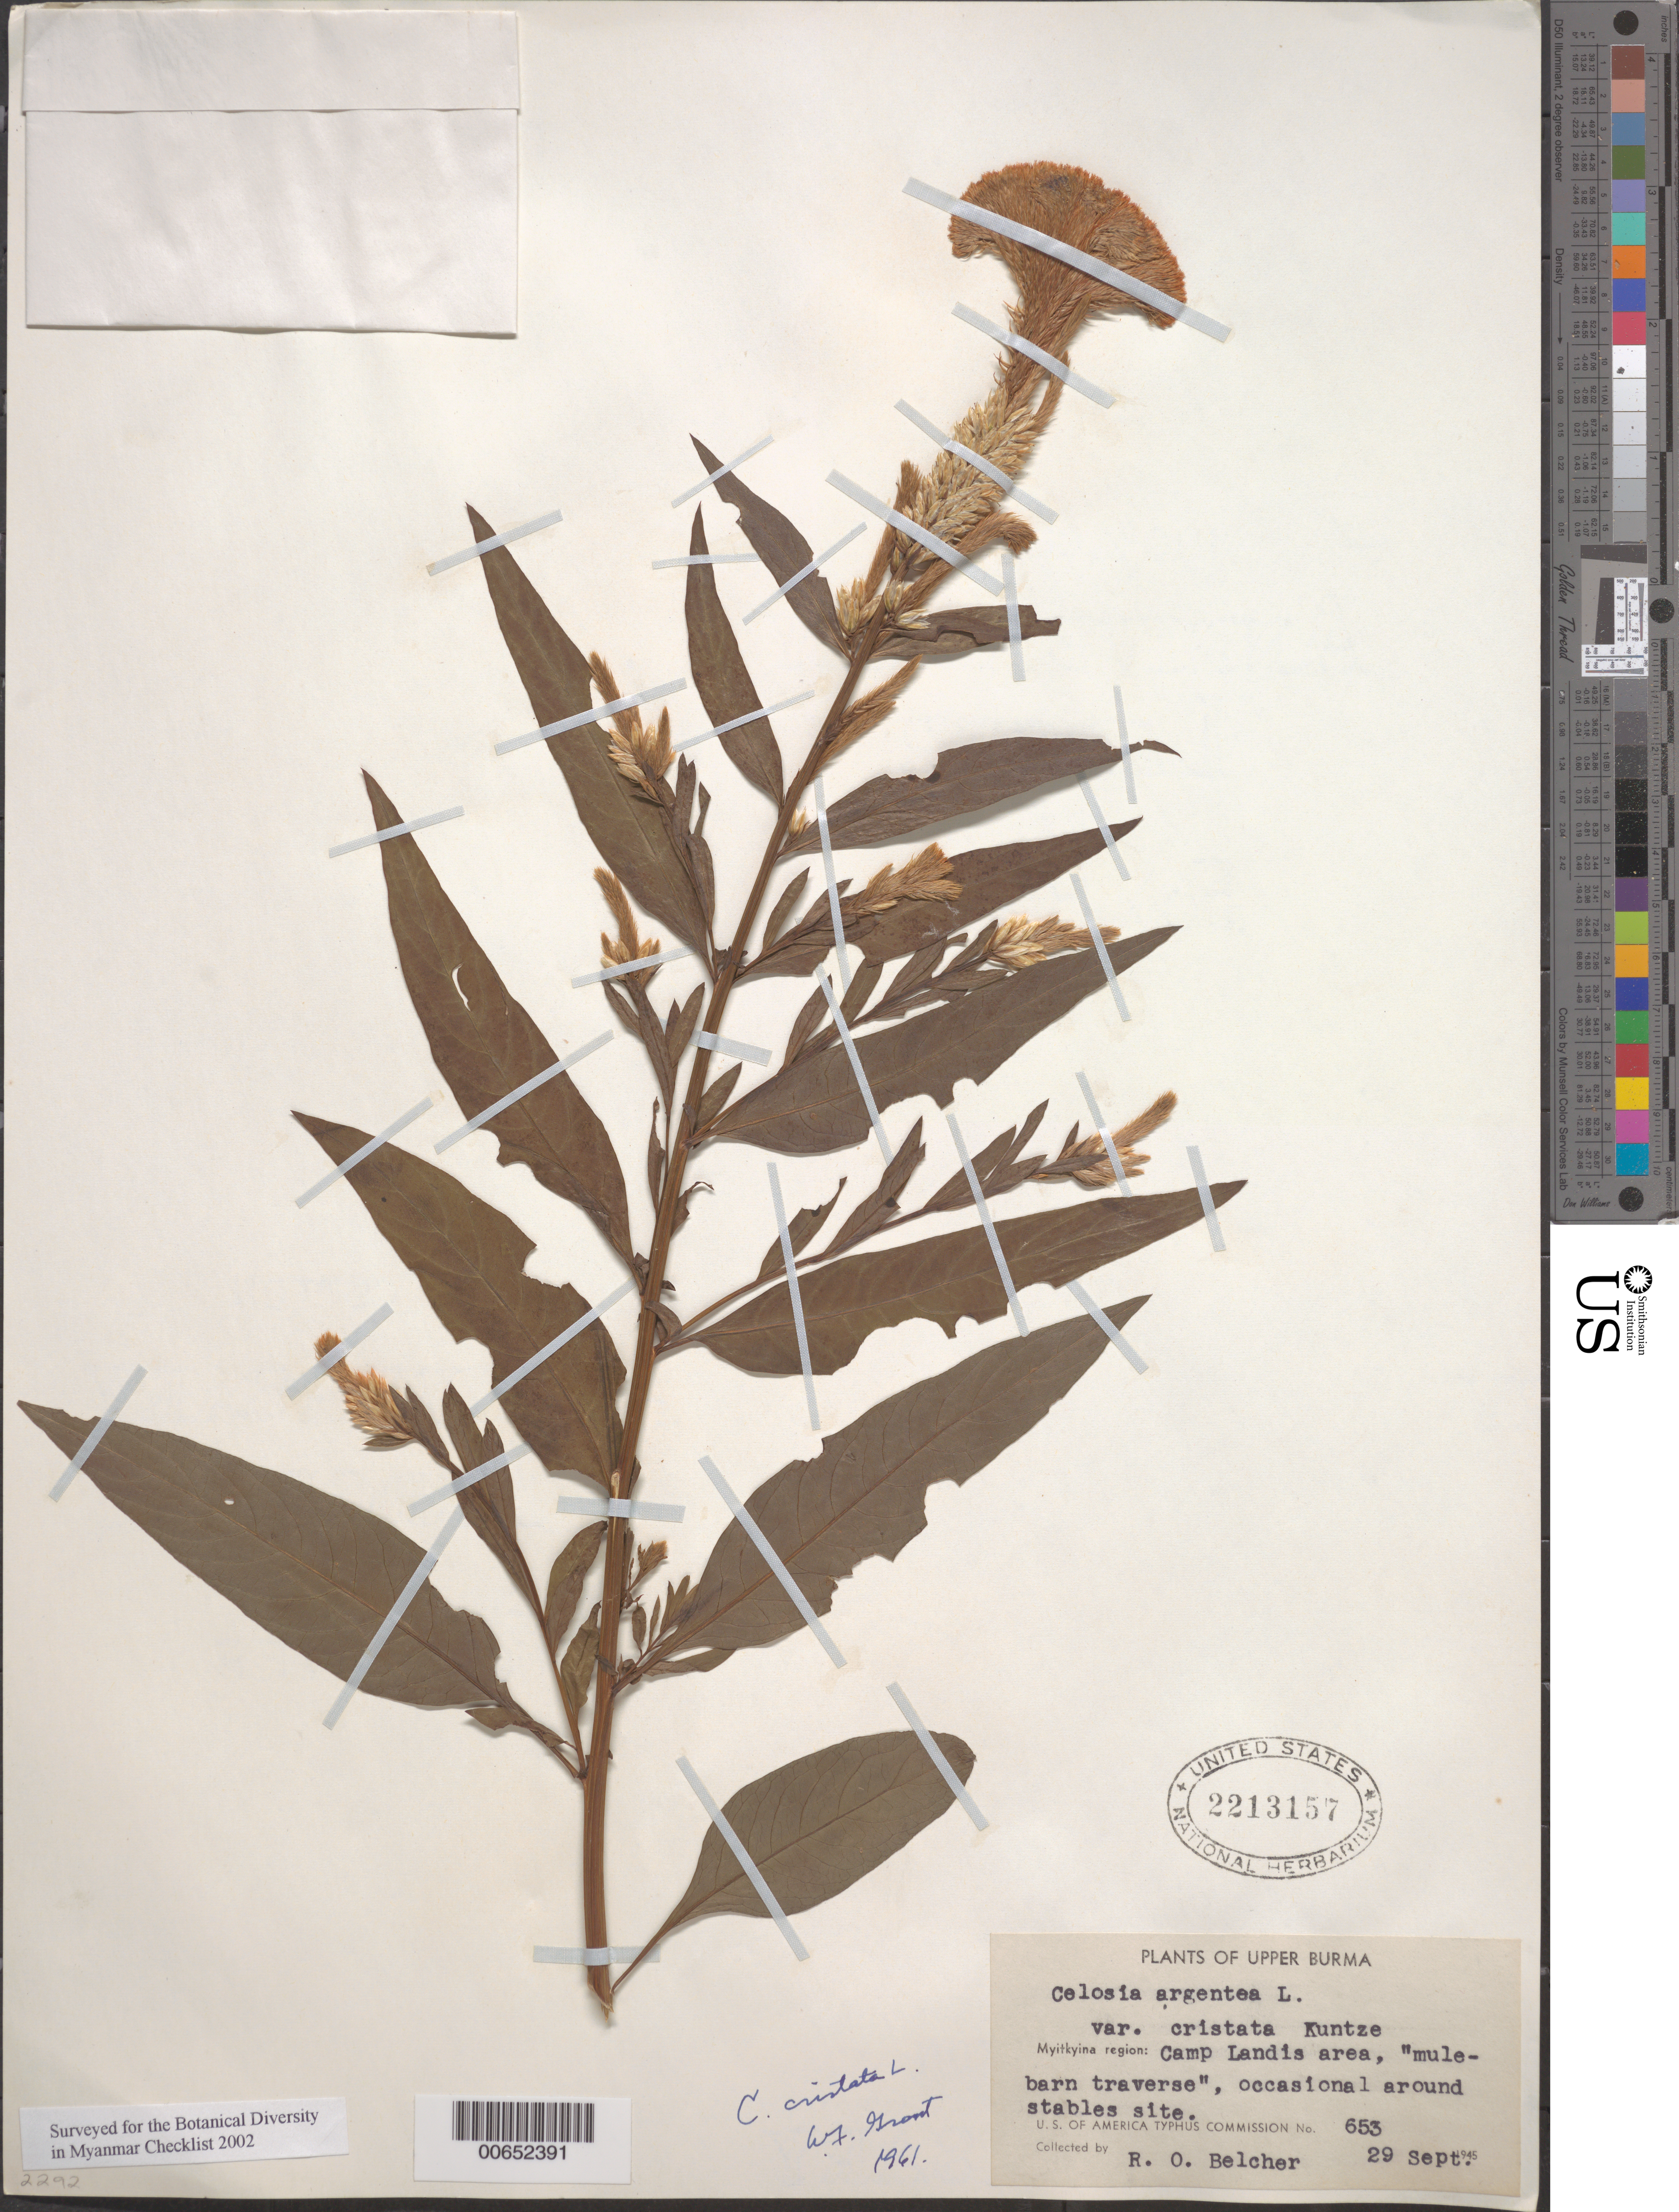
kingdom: Plantae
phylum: Tracheophyta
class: Magnoliopsida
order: Caryophyllales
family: Amaranthaceae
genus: Celosia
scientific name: Celosia argentea var. cristata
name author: (L.) Kuntze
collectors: R. Belcher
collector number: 653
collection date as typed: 29 Sep 1945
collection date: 1945-09-29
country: Myanmar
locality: Upper Burma, Myitkyina region, Camp Landis area, Mule Barn Traverse.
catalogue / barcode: US 2213157